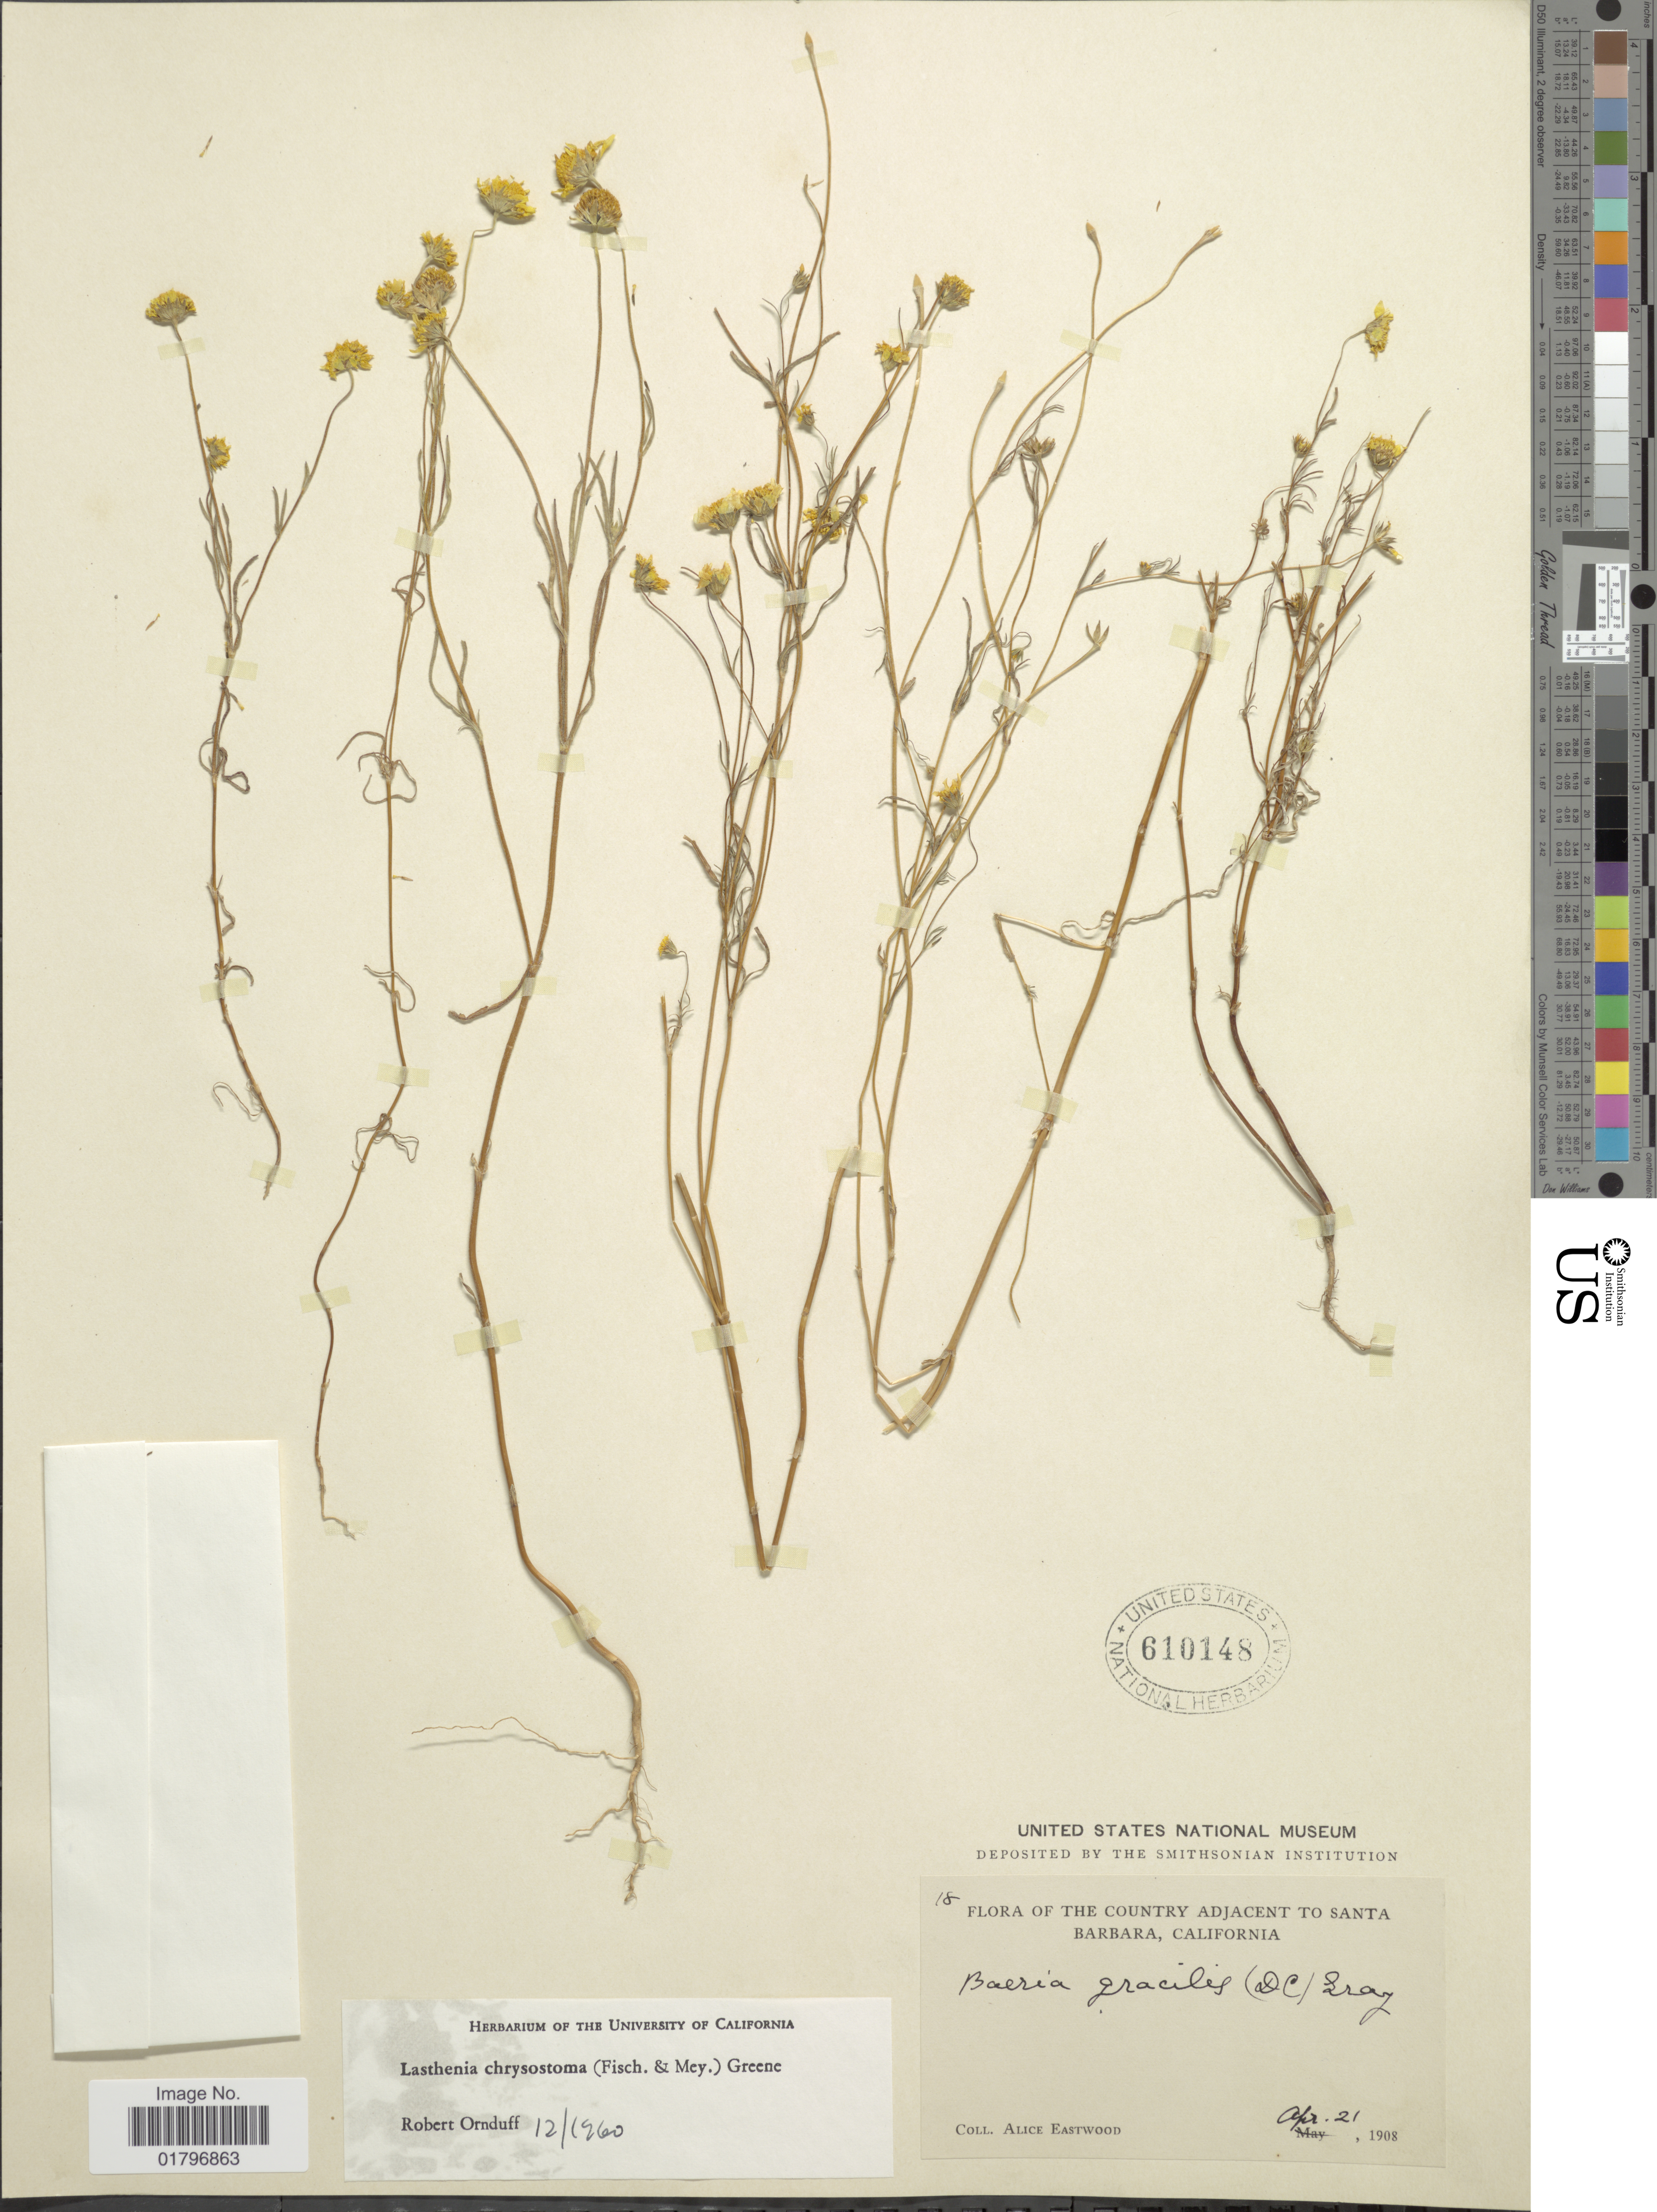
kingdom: Plantae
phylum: Tracheophyta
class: Magnoliopsida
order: Asterales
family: Asteraceae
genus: Lasthenia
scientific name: Lasthenia chrysostoma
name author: (Fisch. & C.A. Mey.) Greene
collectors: A. Eastwood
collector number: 18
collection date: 1908-04-21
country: United States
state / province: California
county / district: Santa Barbara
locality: Country adjacent to Santa Barbara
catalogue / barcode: US 610148